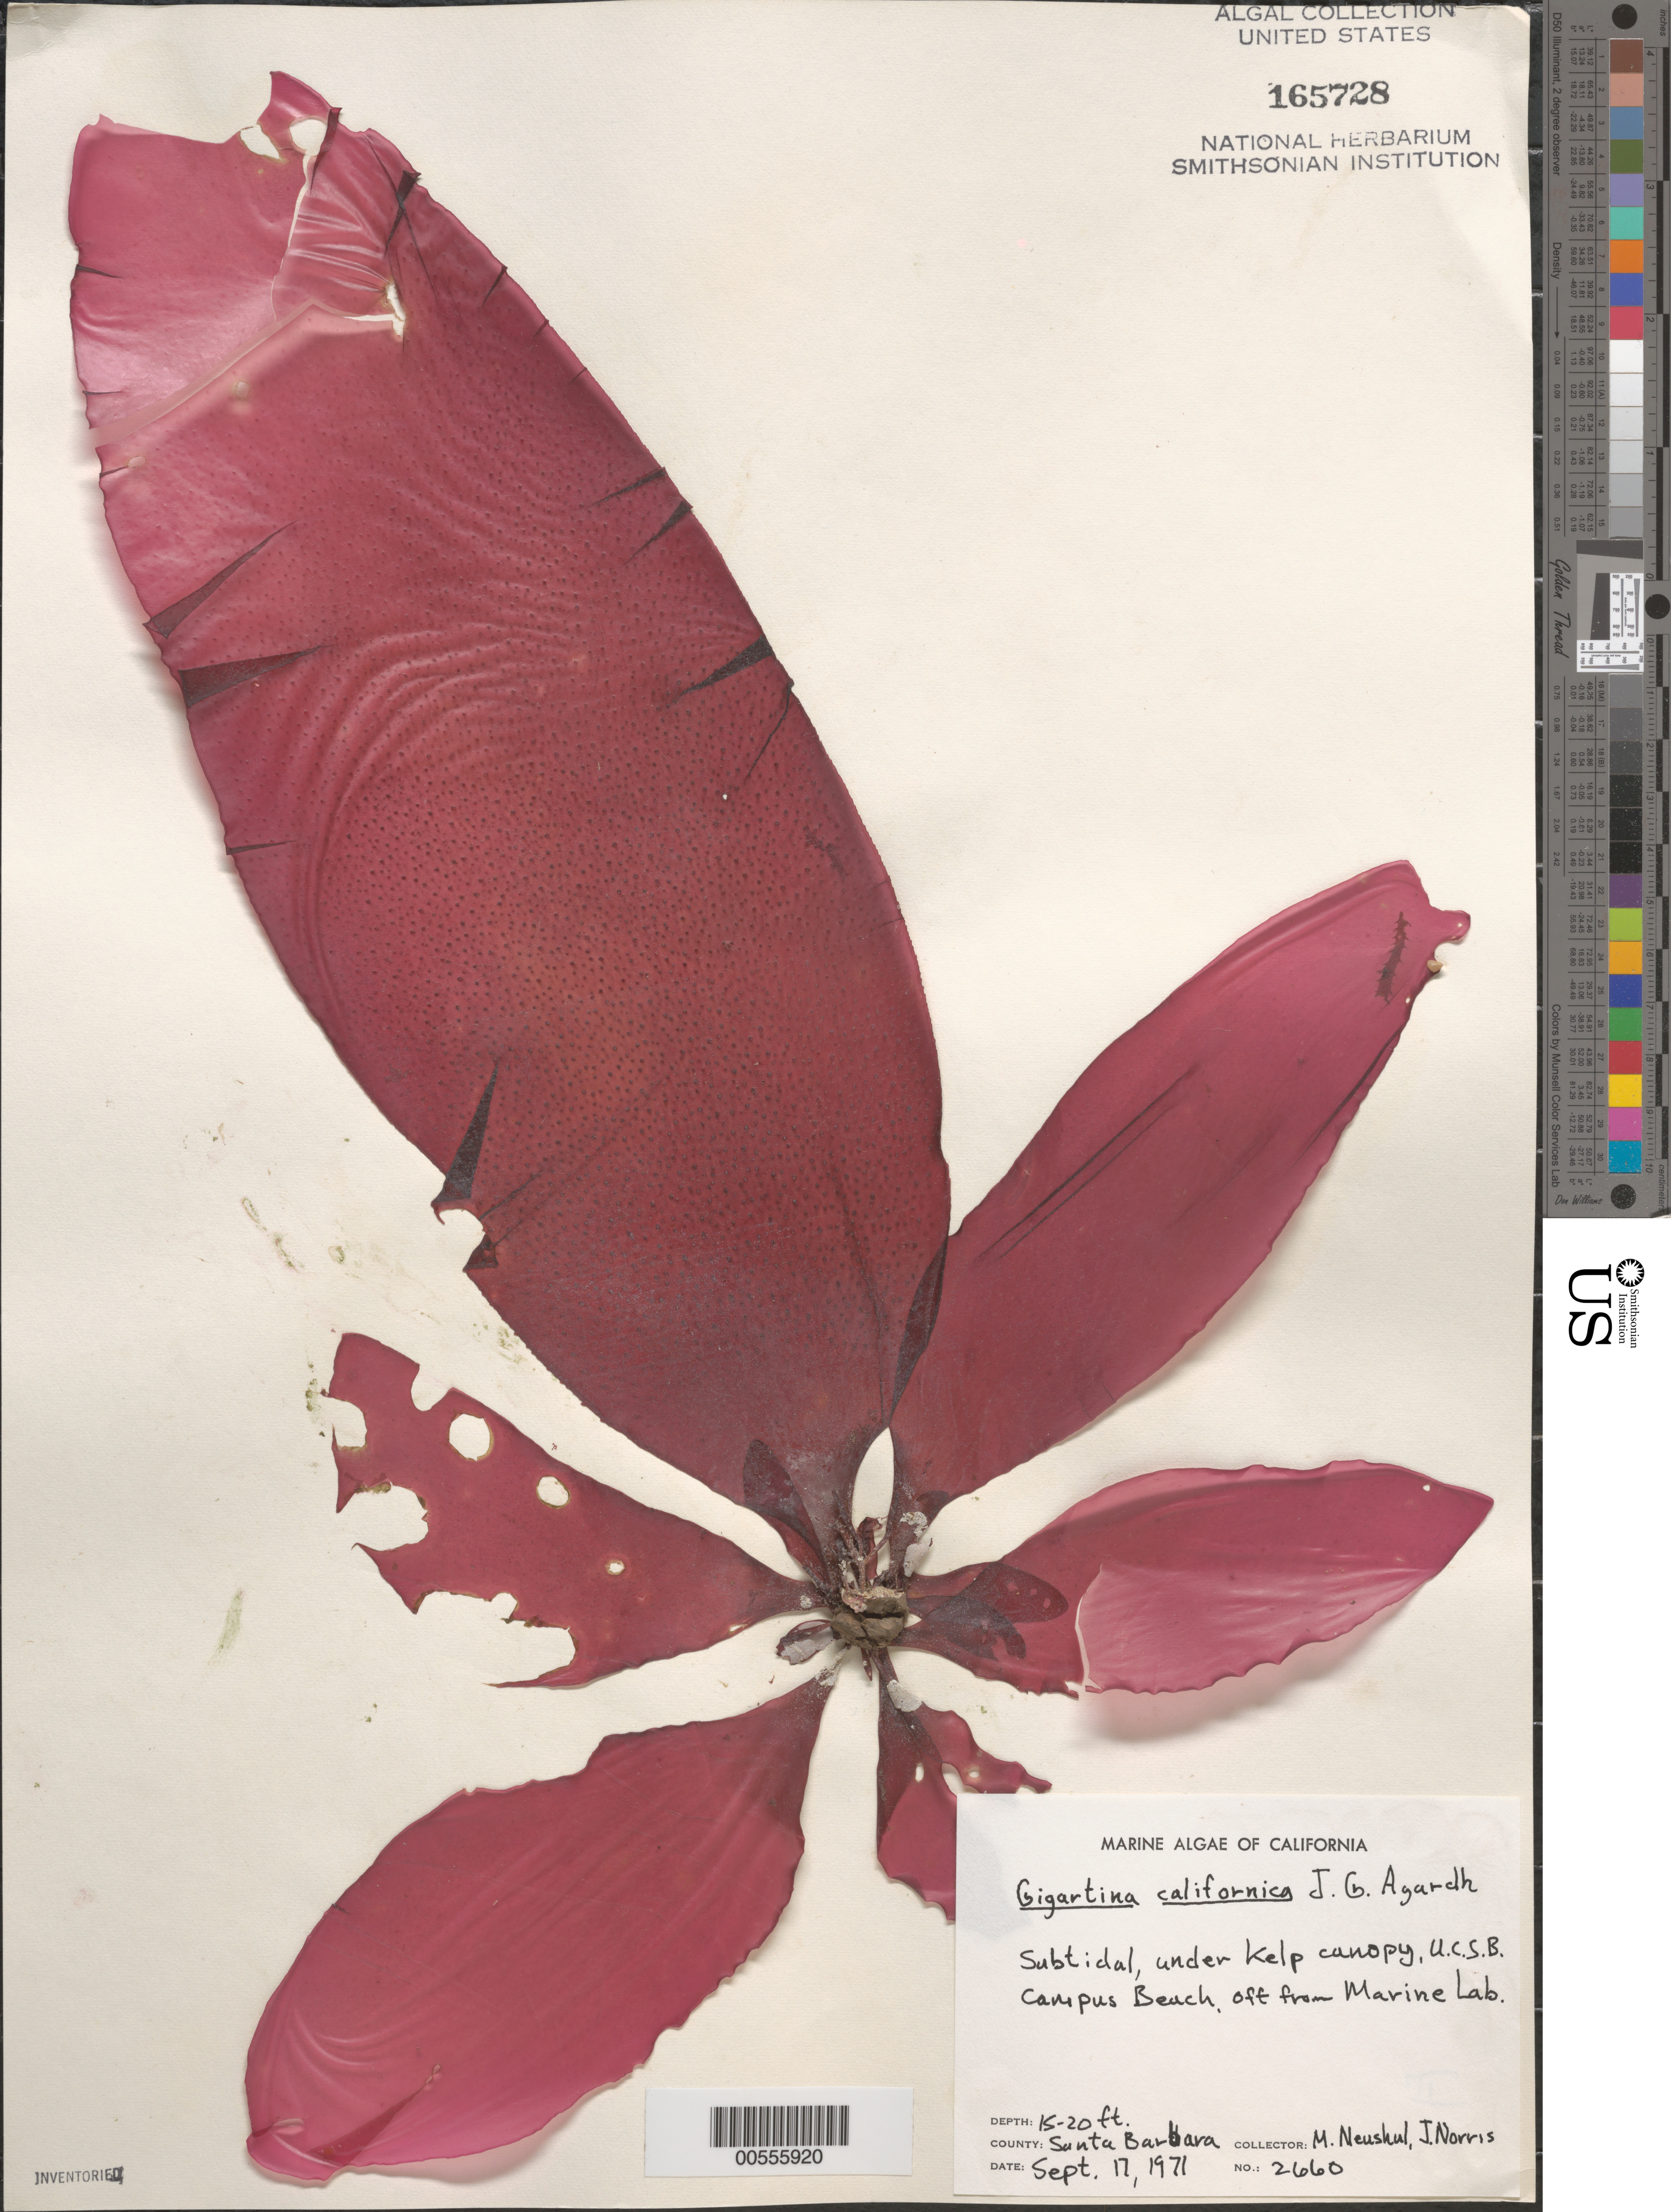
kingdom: Plantae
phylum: Rhodophyta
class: Florideophyceae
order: Gigartinales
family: Gigartinaceae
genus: Chondracanthus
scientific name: Chondracanthus corymbiferus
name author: (Kütz.) Guiry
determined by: Algae name updating Project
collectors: M. Neushul & J. N. Norris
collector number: Neushul 2660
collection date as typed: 17 Sep 1971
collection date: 1971-09-17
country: United States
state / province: California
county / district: Santa Barbara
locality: Campus Beach, University of California Santa Barbara, off marine laboratory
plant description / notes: One frond from this specimen is pressed on sheet US no. 165727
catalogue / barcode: US 165728